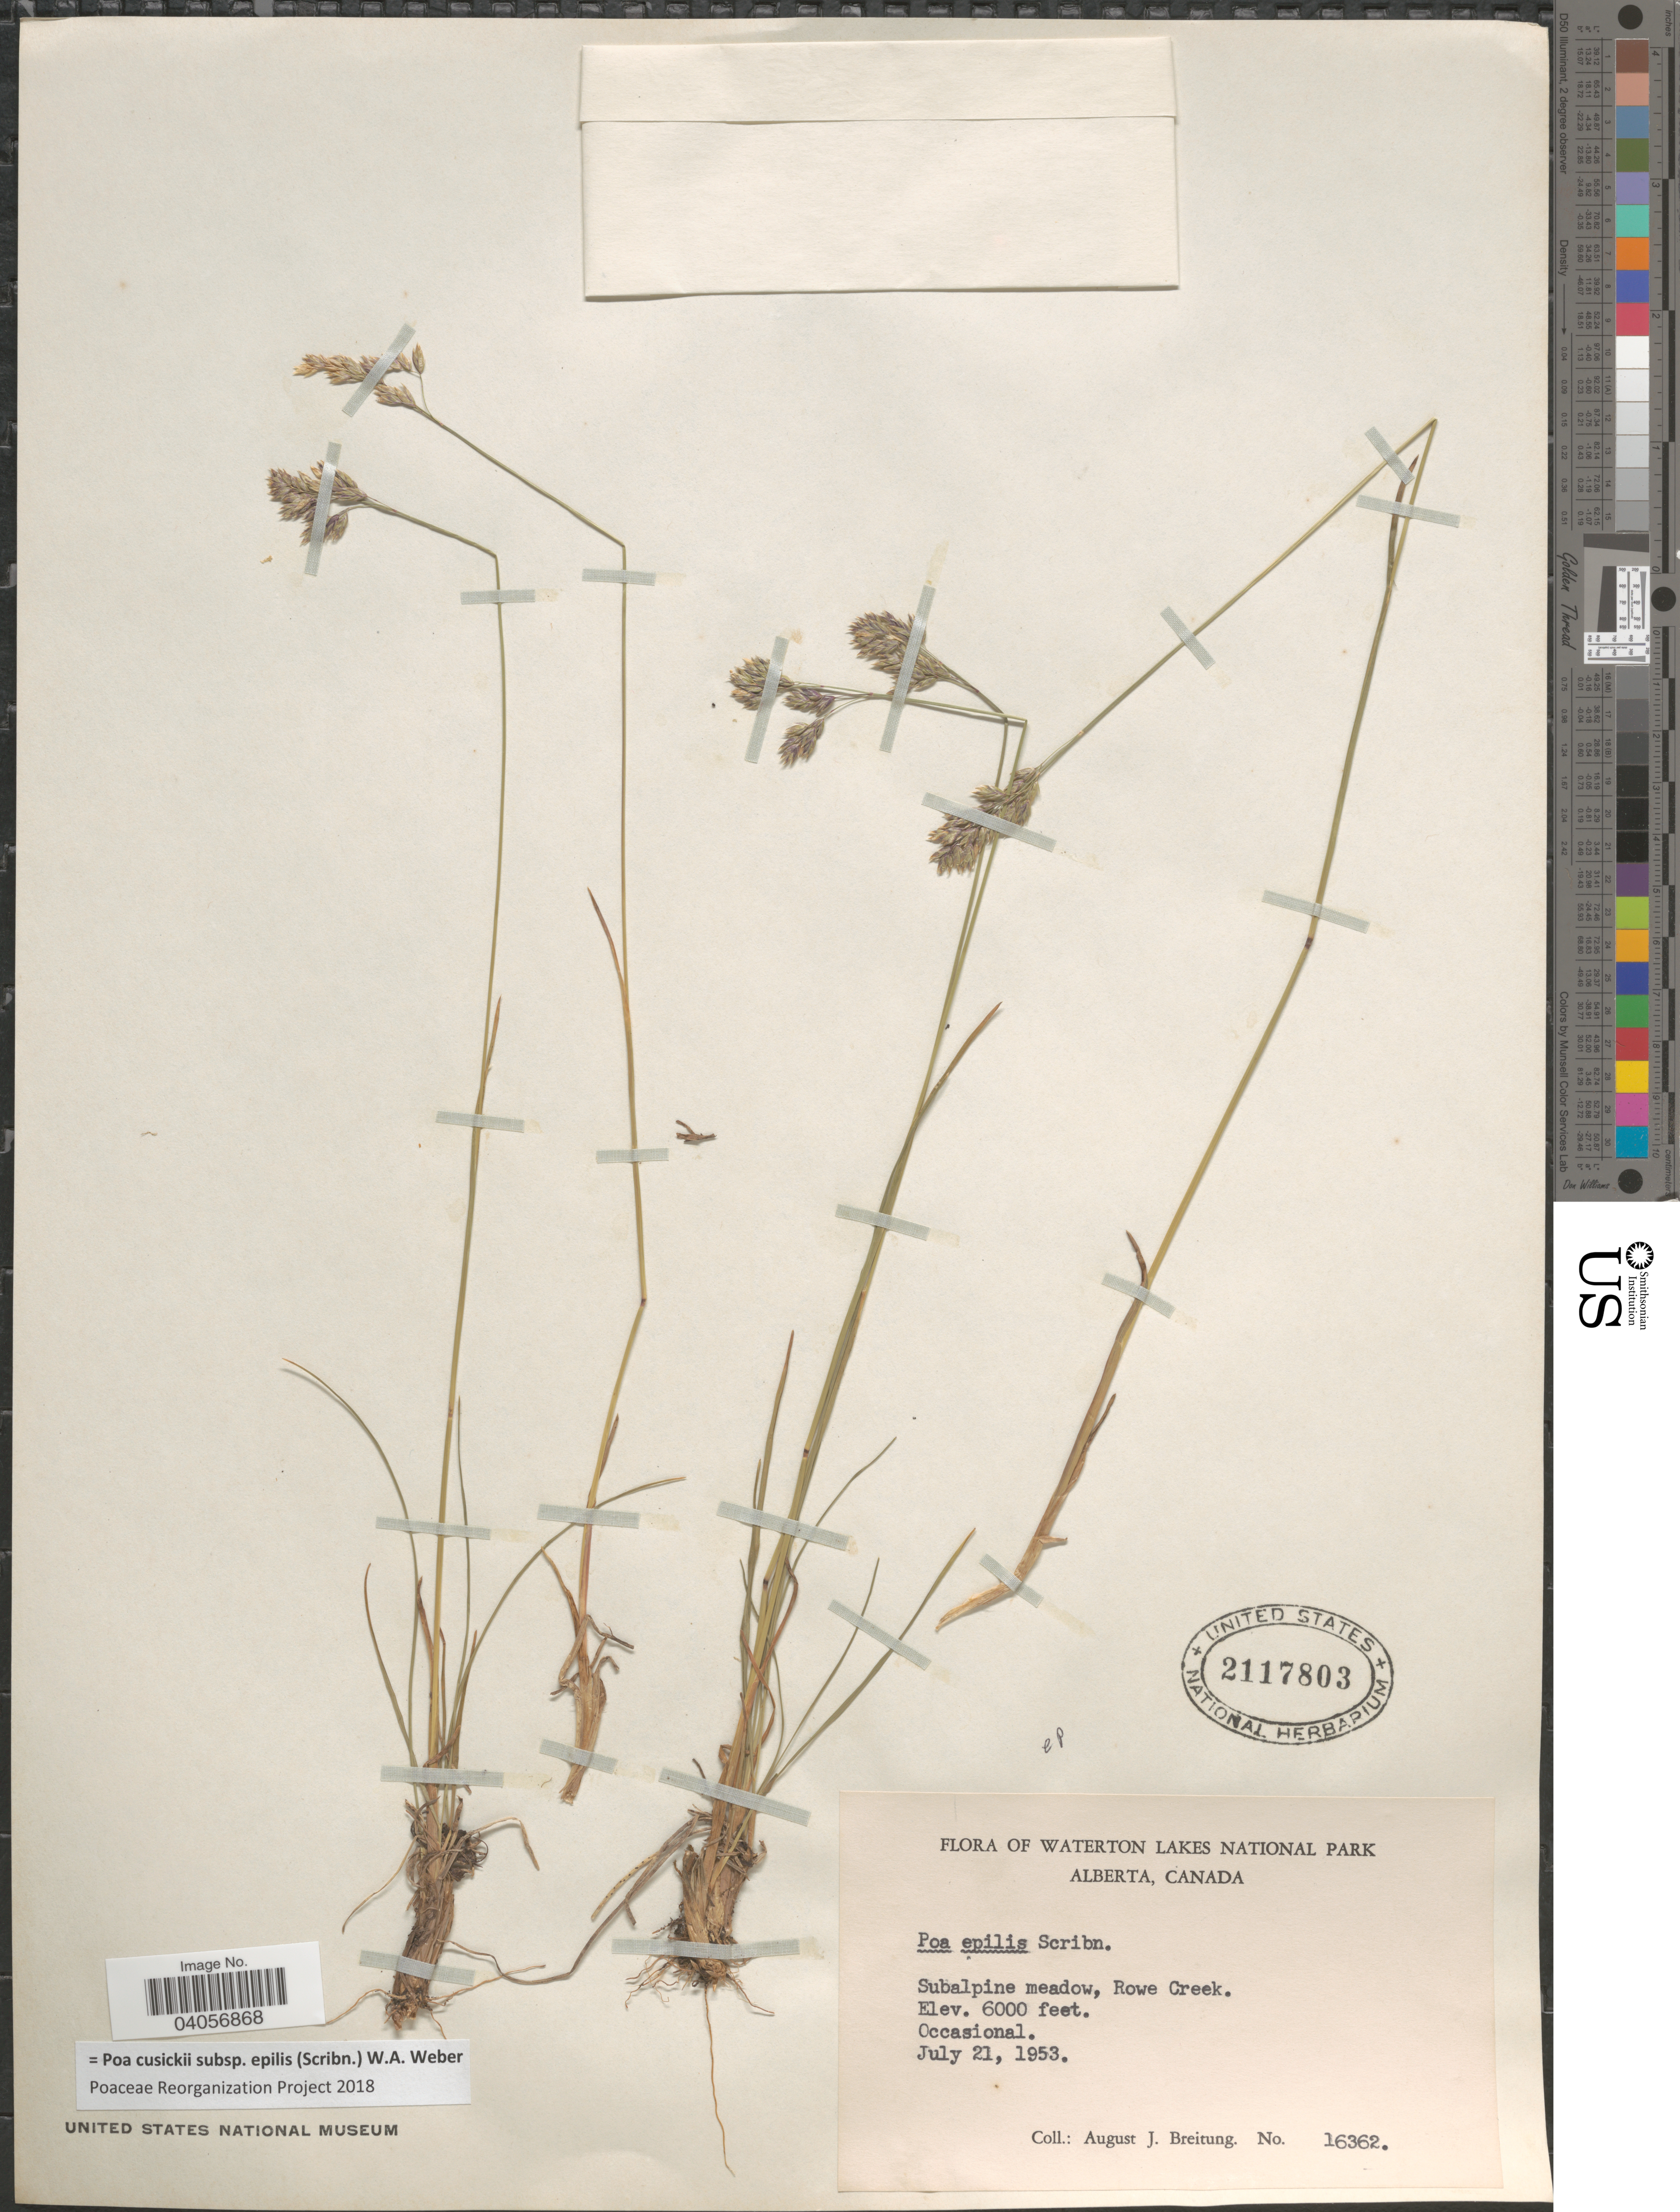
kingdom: Plantae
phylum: Tracheophyta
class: Liliopsida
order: Poales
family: Poaceae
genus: Poa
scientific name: Poa cusickii subsp. epilis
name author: (Scribn.) W.A. Weber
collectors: A. Breitung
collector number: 16362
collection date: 1953-07-21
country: Canada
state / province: Alberta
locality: Waterton Lakes National Park. Subalpine meadow, Rowe Creek.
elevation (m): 1829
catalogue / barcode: US 2117803